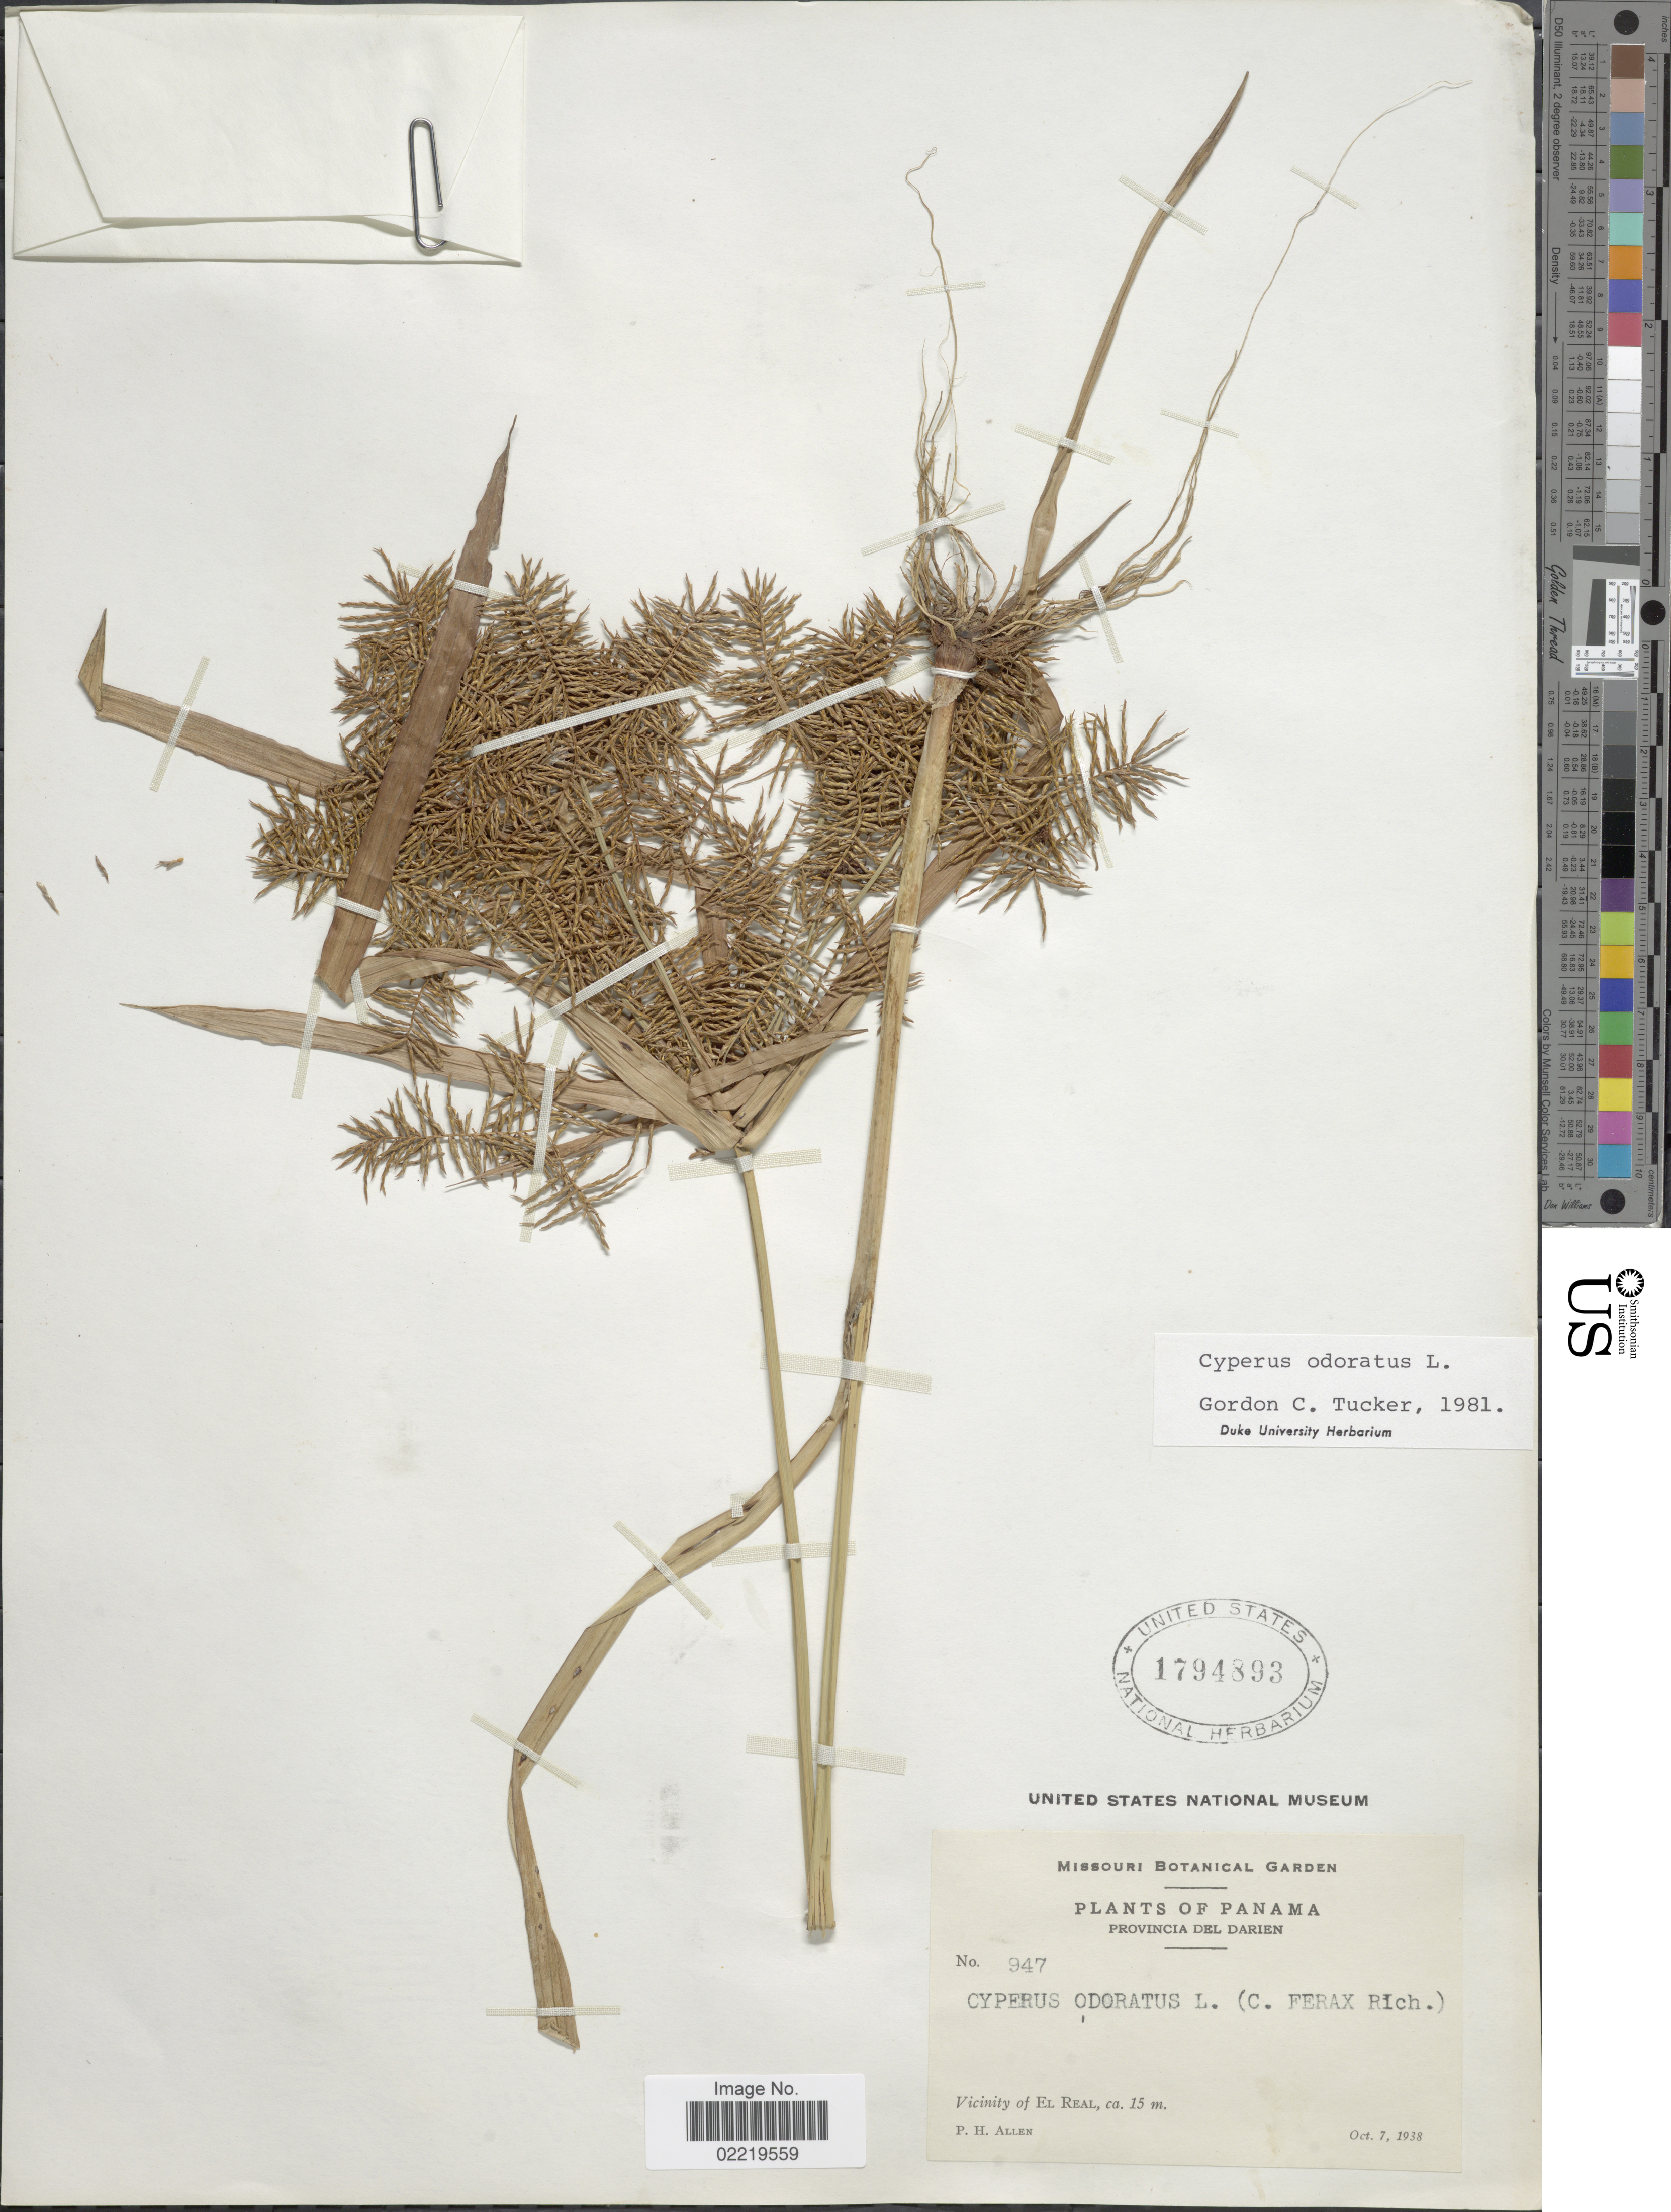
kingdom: Plantae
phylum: Tracheophyta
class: Liliopsida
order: Poales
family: Cyperaceae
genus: Cyperus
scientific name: Cyperus odoratus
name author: L.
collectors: P. H. Allen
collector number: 947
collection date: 1938-10-07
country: Panama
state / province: Darién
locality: Provincia del Darien, Vicinity of El Real.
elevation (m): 15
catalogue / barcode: US 1794893